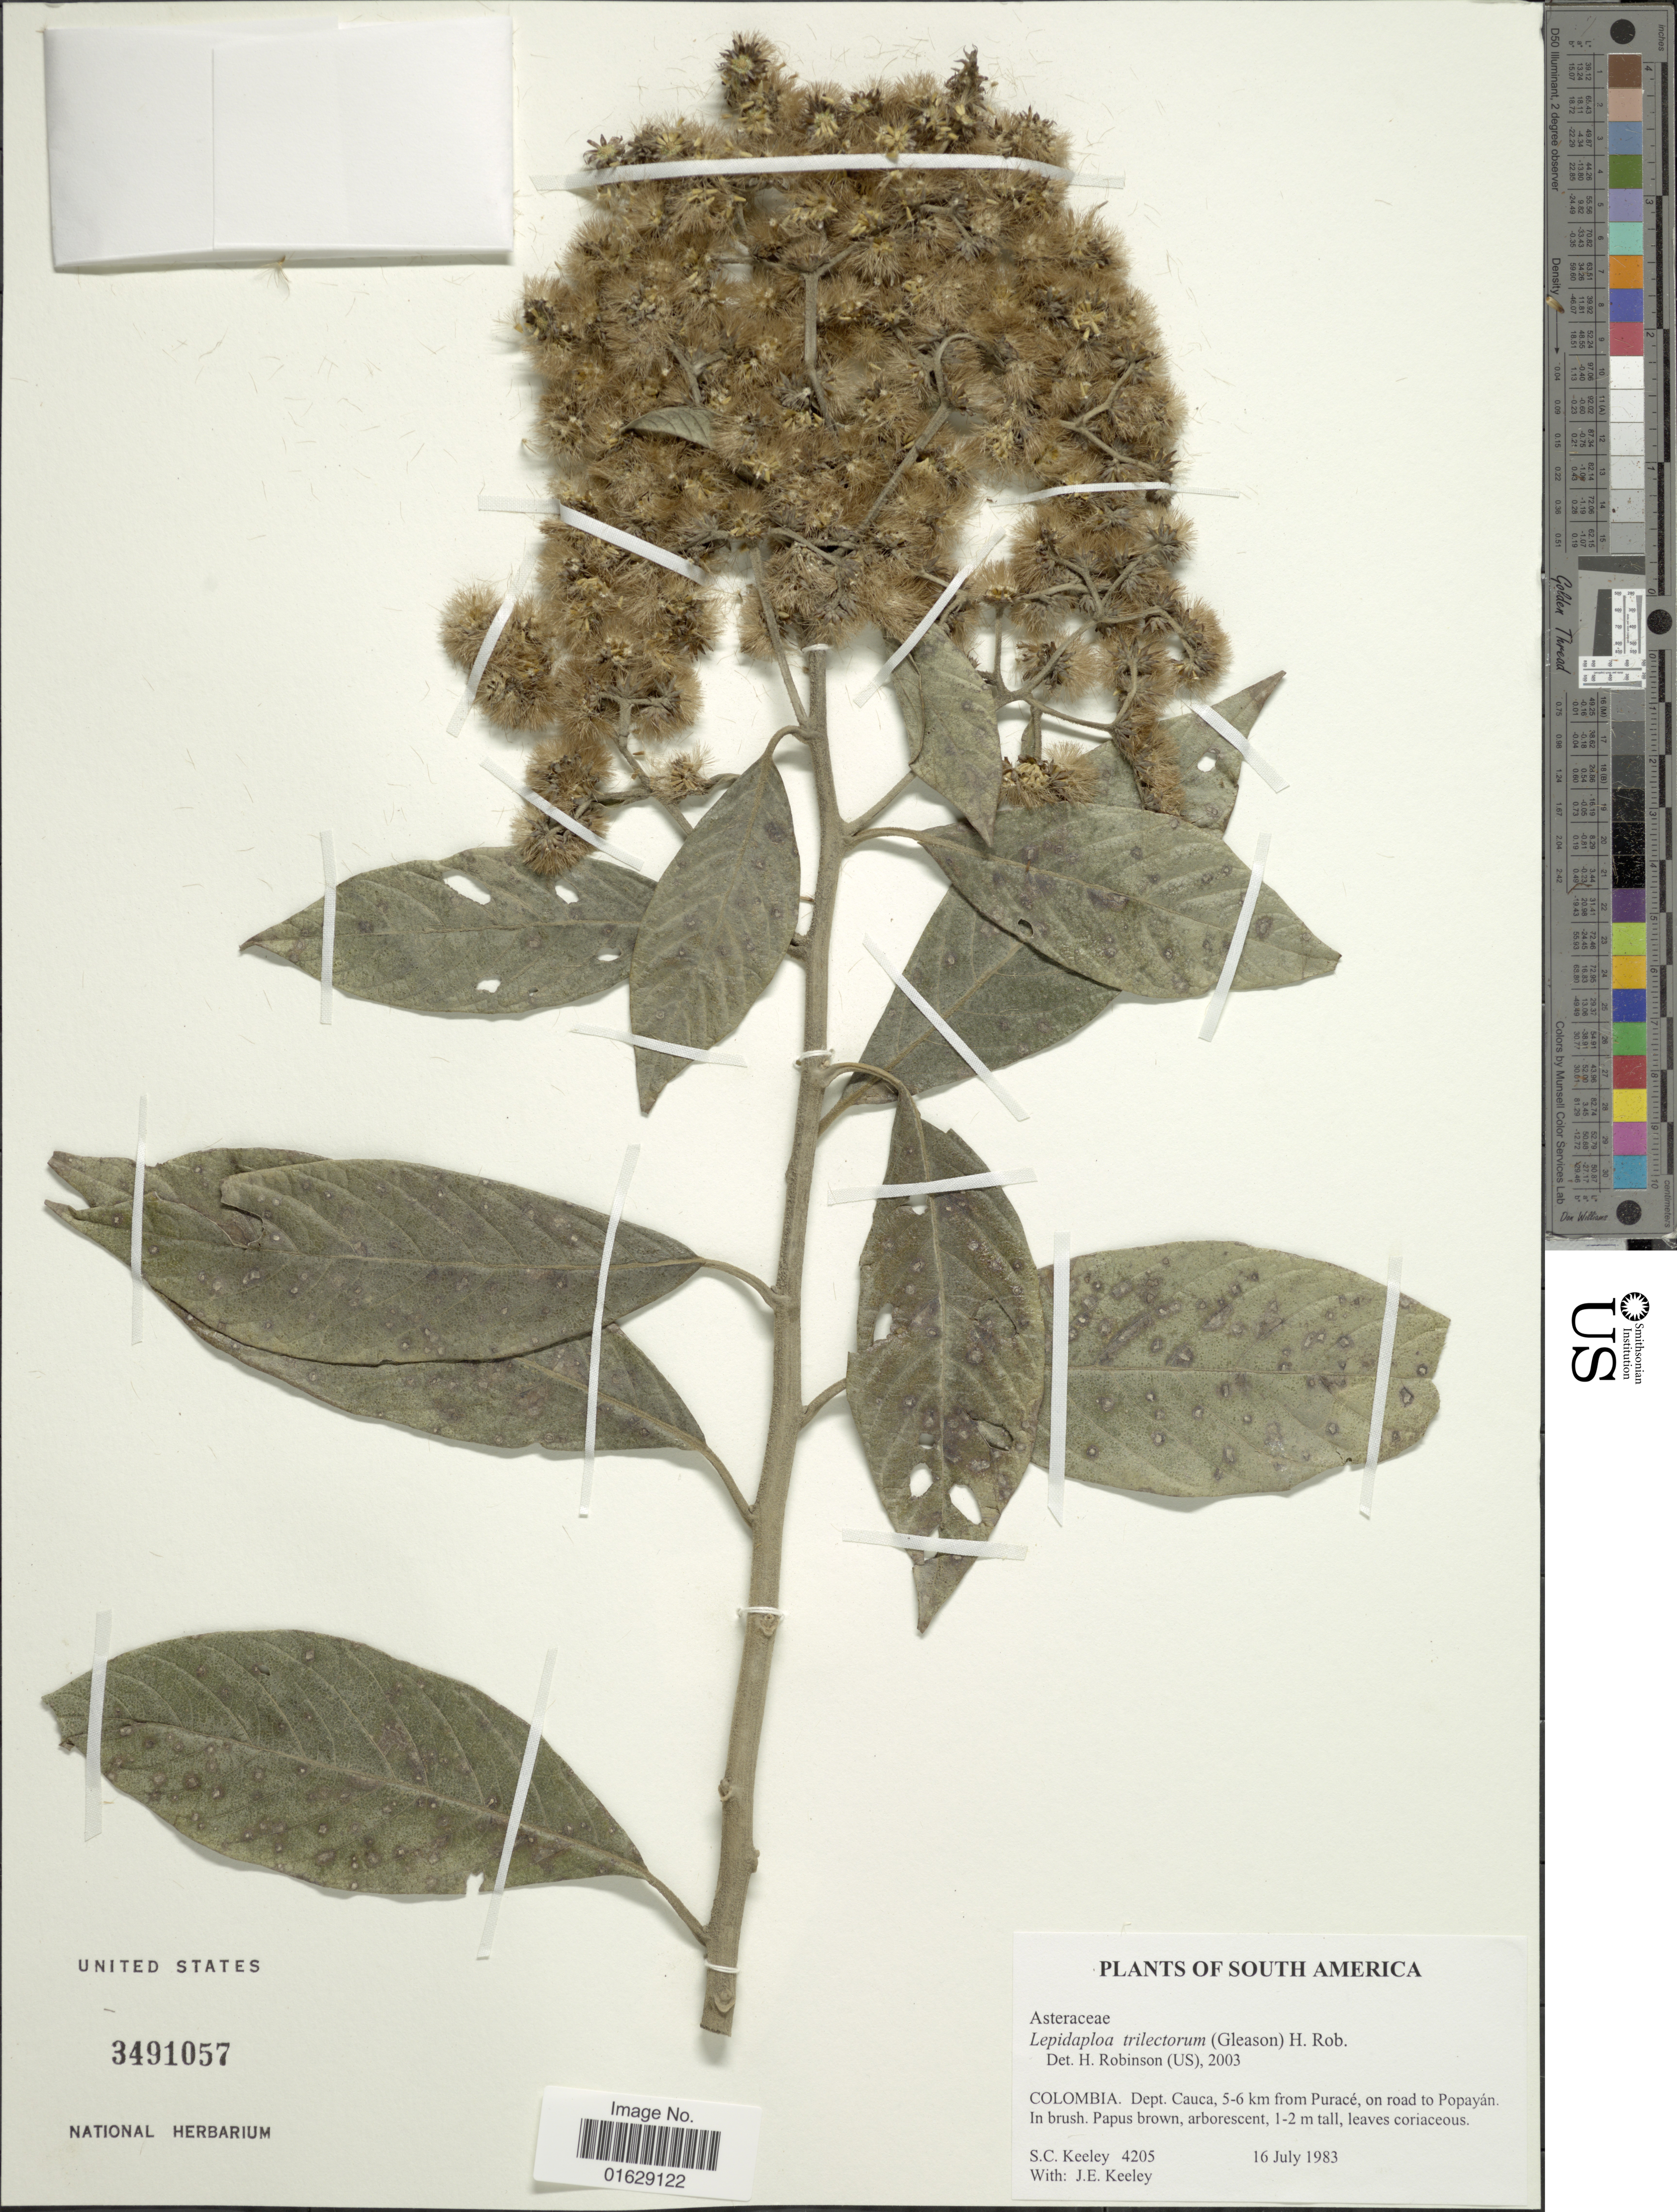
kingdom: Plantae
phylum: Tracheophyta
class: Magnoliopsida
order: Asterales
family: Asteraceae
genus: Lepidaploa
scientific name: Lepidaploa trilectorum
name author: (Gleason) H. Rob.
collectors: S. C. Keeley & J. E. Keeley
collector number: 4205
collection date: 1983-07-16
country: Colombia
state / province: Cauca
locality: Dept. Cauca, 5-6 km from Purace, on road to Popayan.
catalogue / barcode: US 3491057